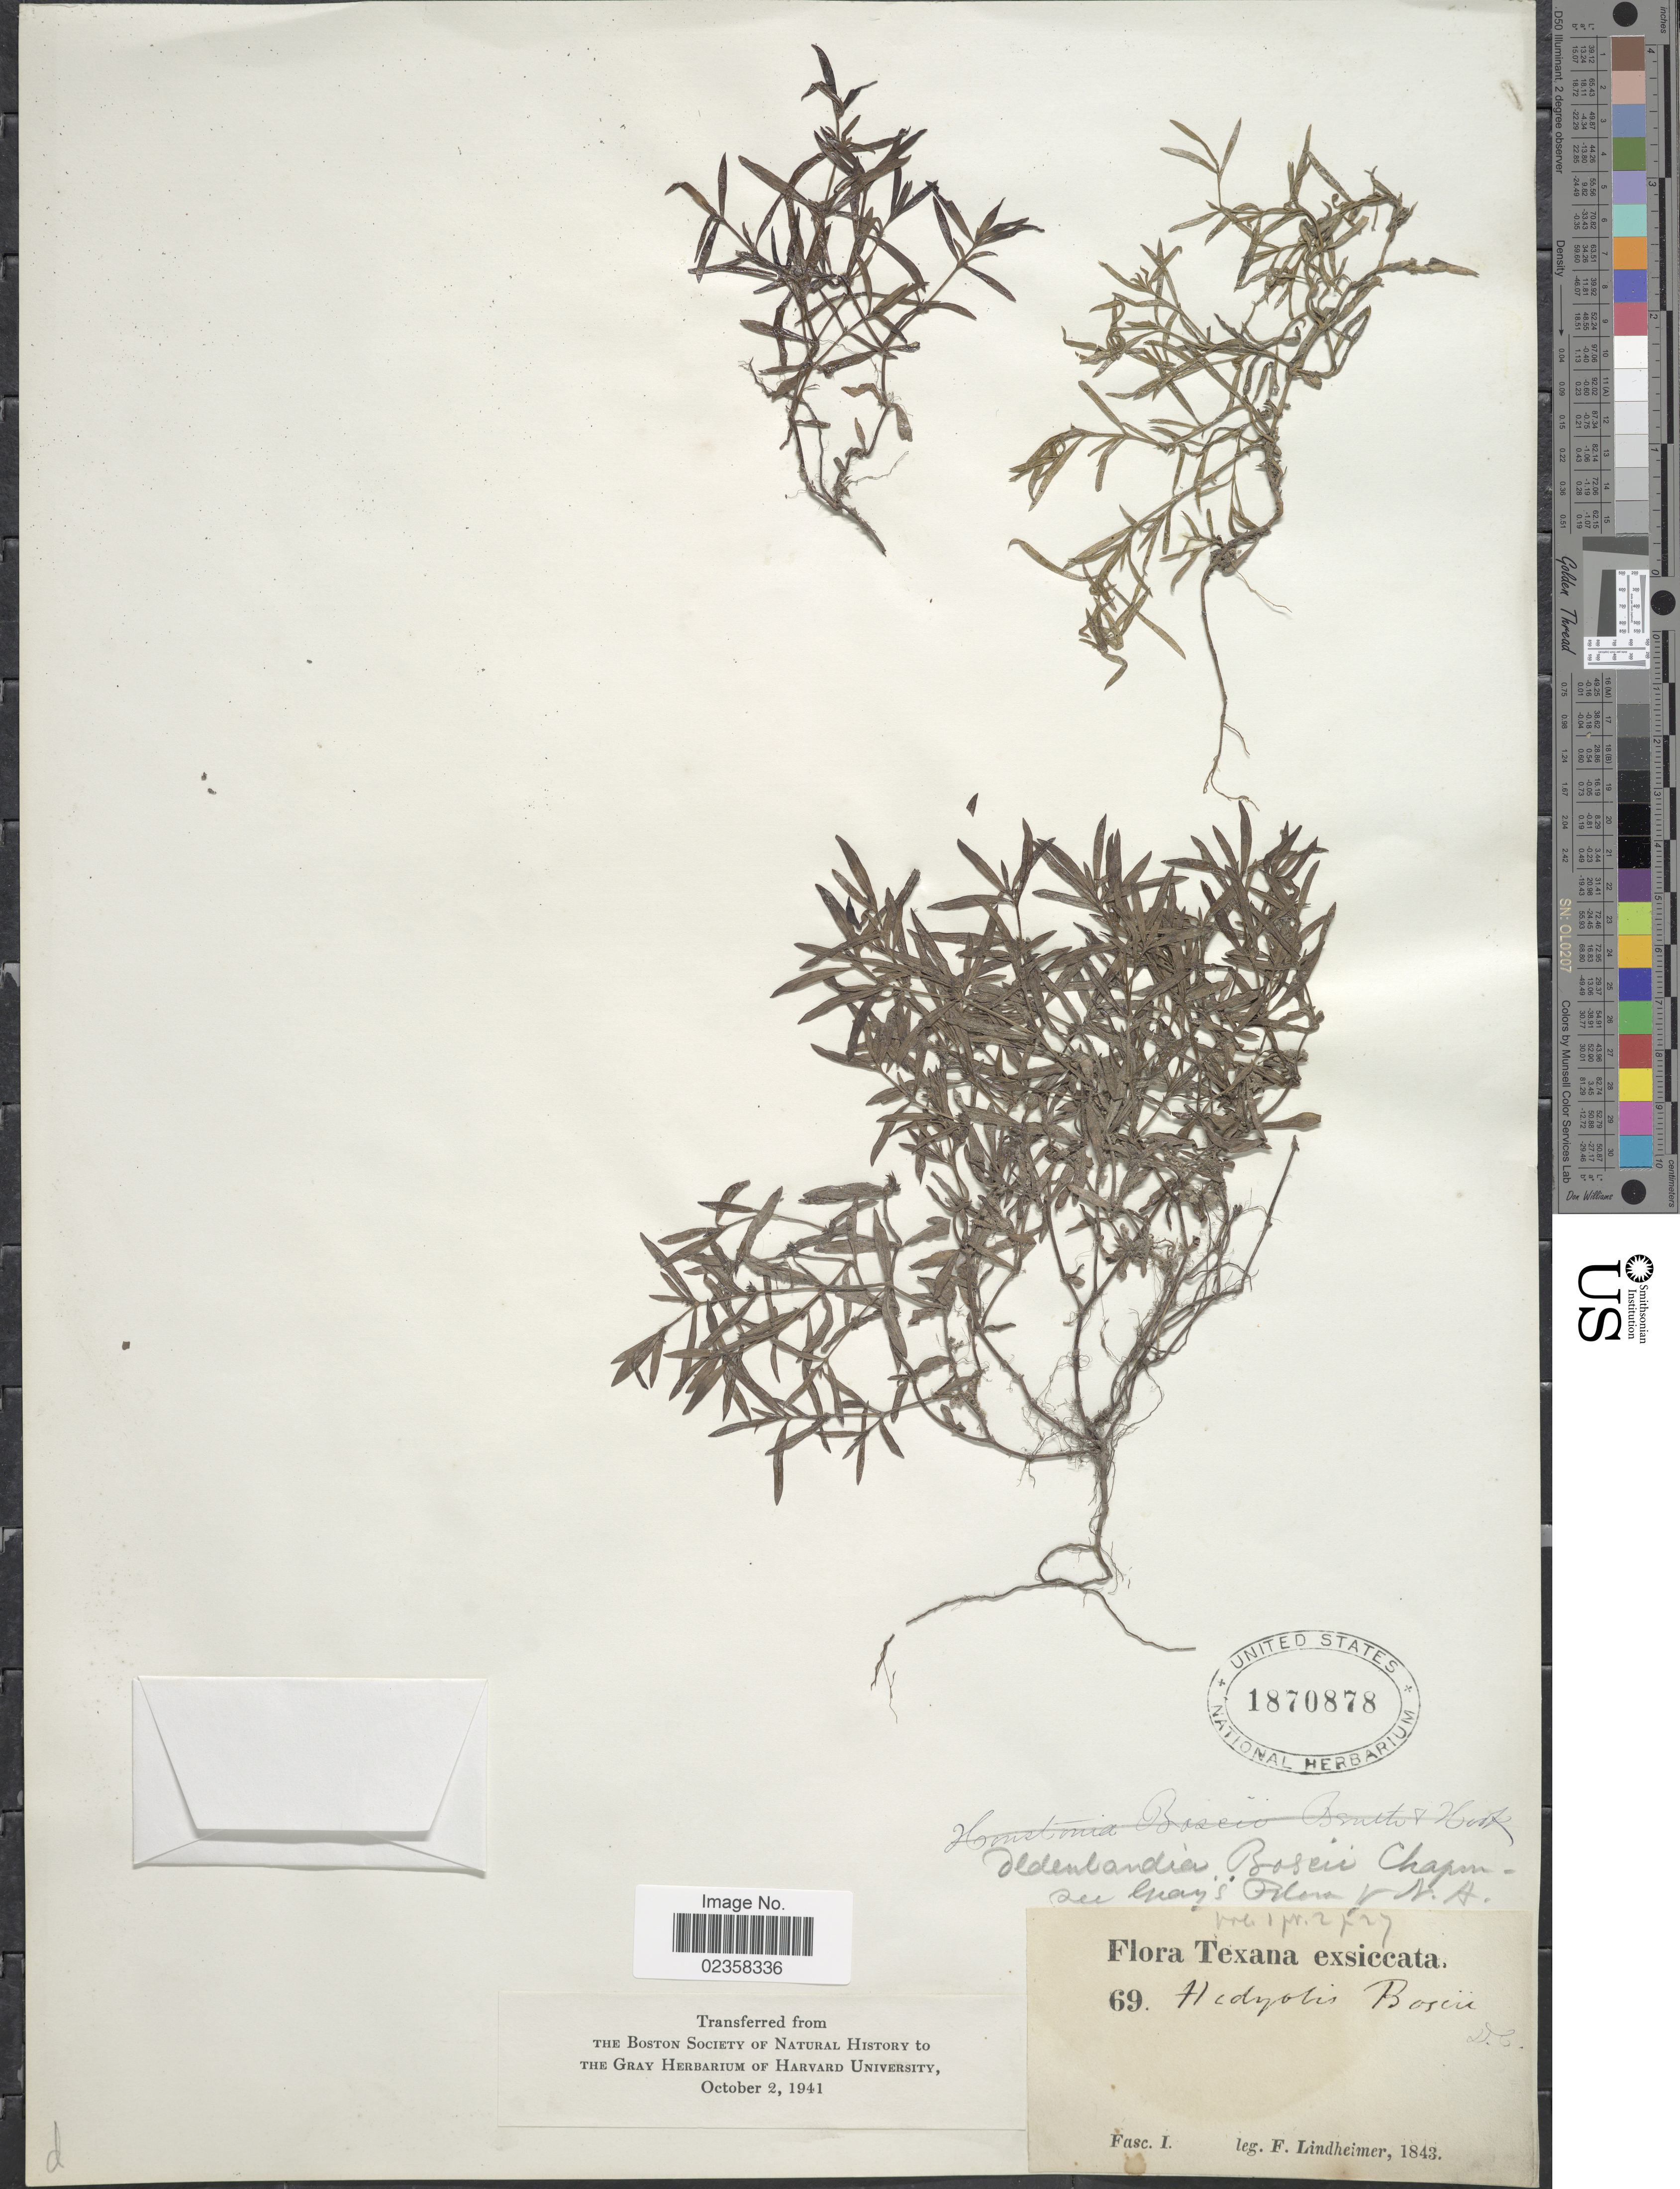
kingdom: Plantae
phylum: Tracheophyta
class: Magnoliopsida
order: Gentianales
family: Rubiaceae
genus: Oldenlandia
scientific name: Oldenlandia boscii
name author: (DC.) Chapm.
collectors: F. Lindheimer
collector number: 69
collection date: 1843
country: United States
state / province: Texas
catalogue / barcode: US 1870878